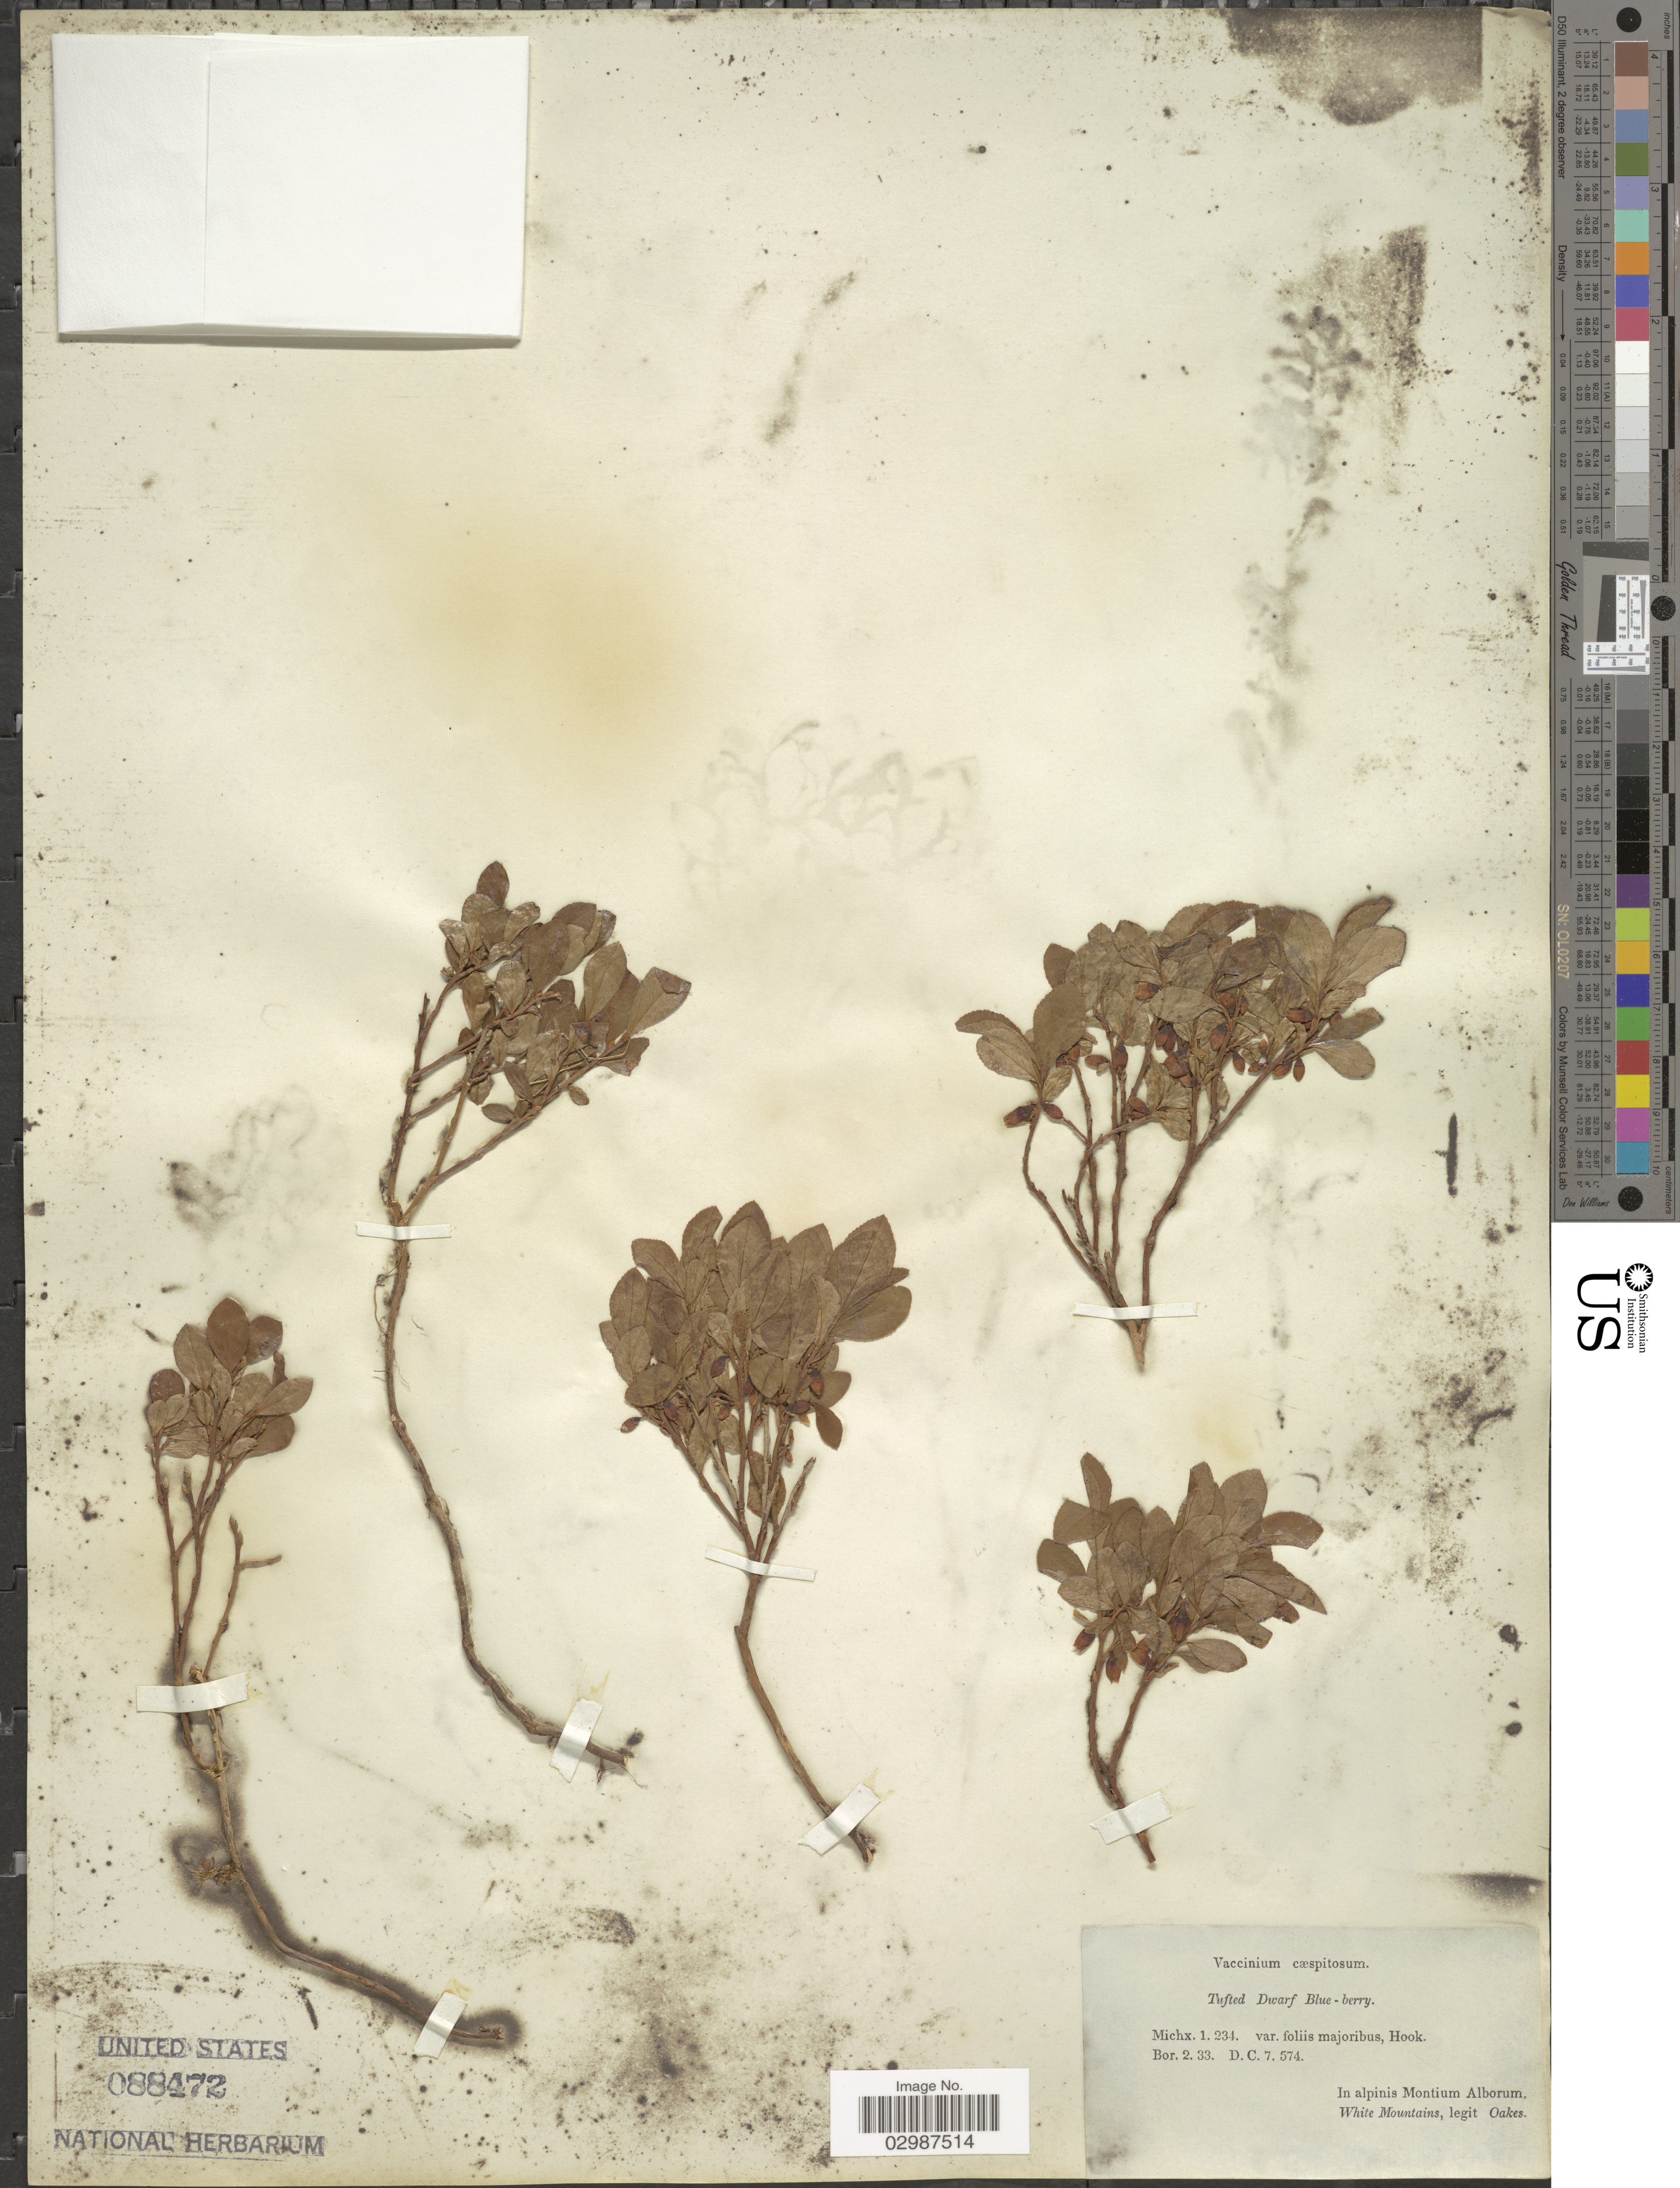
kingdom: Plantae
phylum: Tracheophyta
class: Magnoliopsida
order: Ericales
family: Ericaceae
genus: Vaccinium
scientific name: Vaccinium caespitosum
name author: Michx.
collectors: -. Oakes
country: United States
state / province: New Hampshire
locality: In alpinis Montium Alborum. White Mountains.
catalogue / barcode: US 88472